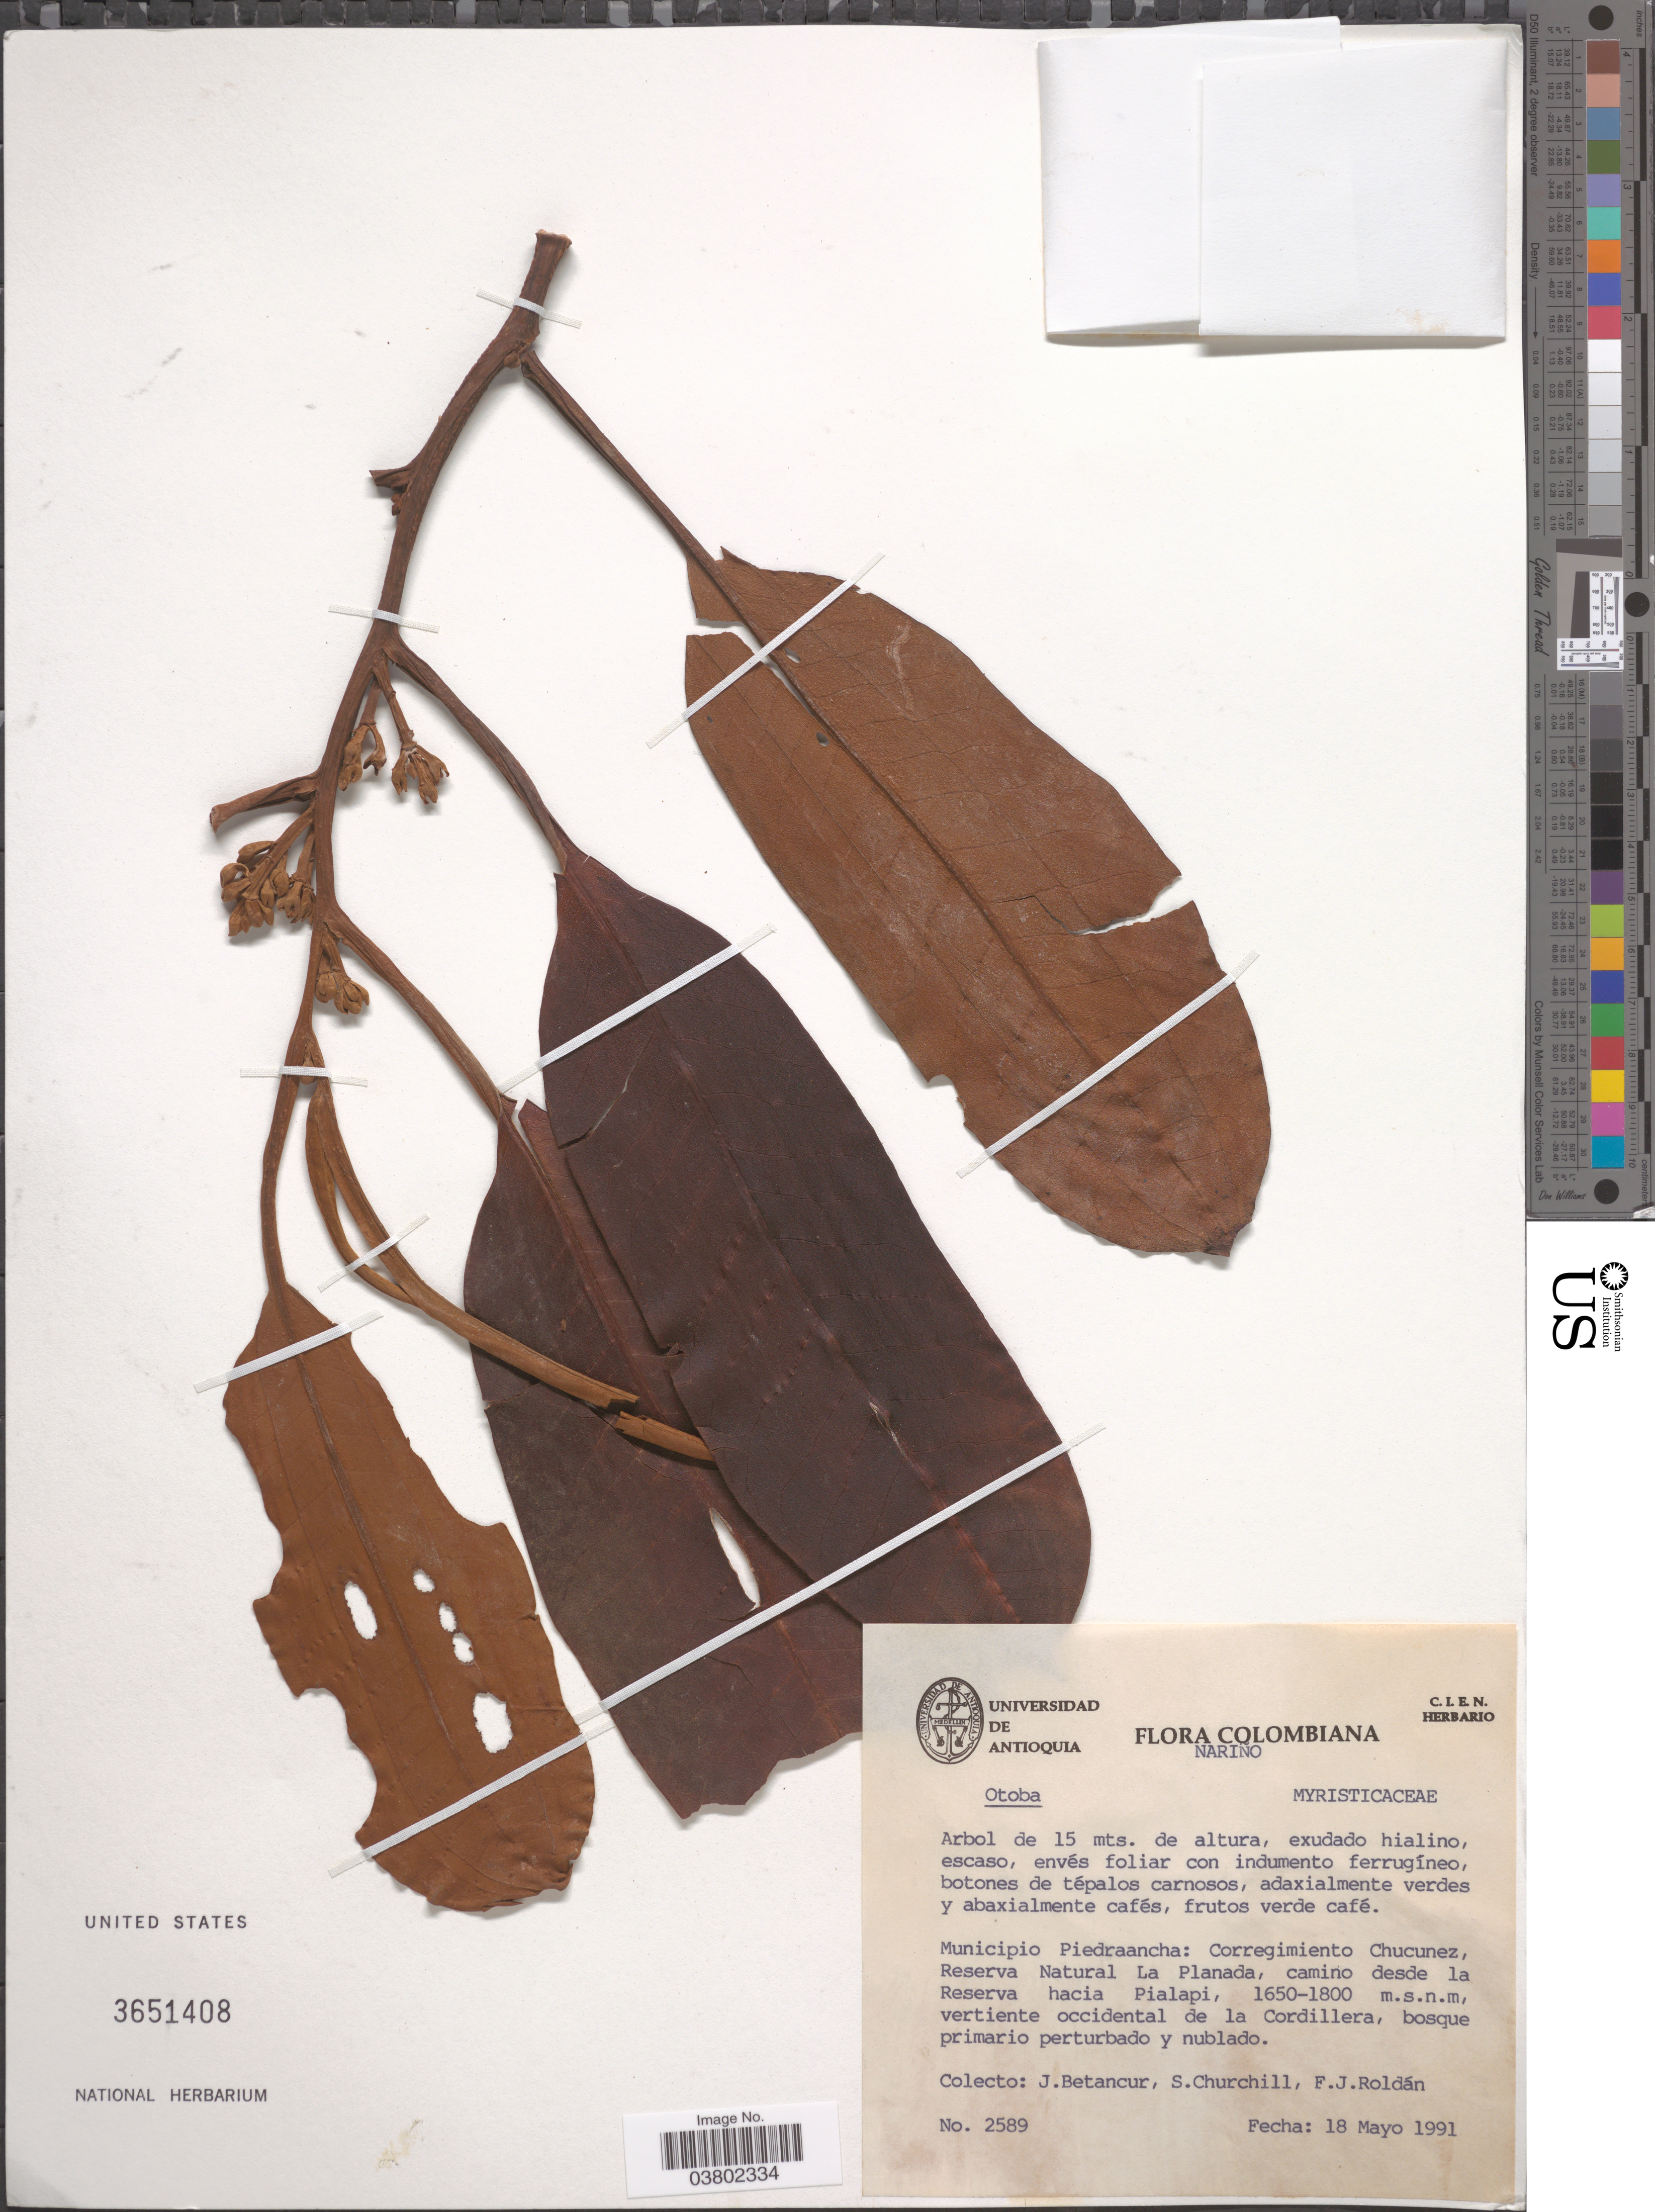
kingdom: Plantae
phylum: Tracheophyta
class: Magnoliopsida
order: Magnoliales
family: Myristicaceae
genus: Otoba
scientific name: Otoba sp.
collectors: J. Betancur, S. Churchill & F. J. Roldán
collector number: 2589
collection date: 1991-05-18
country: Colombia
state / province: Nariño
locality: Municipio Piedraancha: Corregimiento Chucunez, Reserva Natural La Planada, camino desde la Reserva hacia Pialapi, vertiente occidental de la Cordillera.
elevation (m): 1650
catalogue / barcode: US 3651408